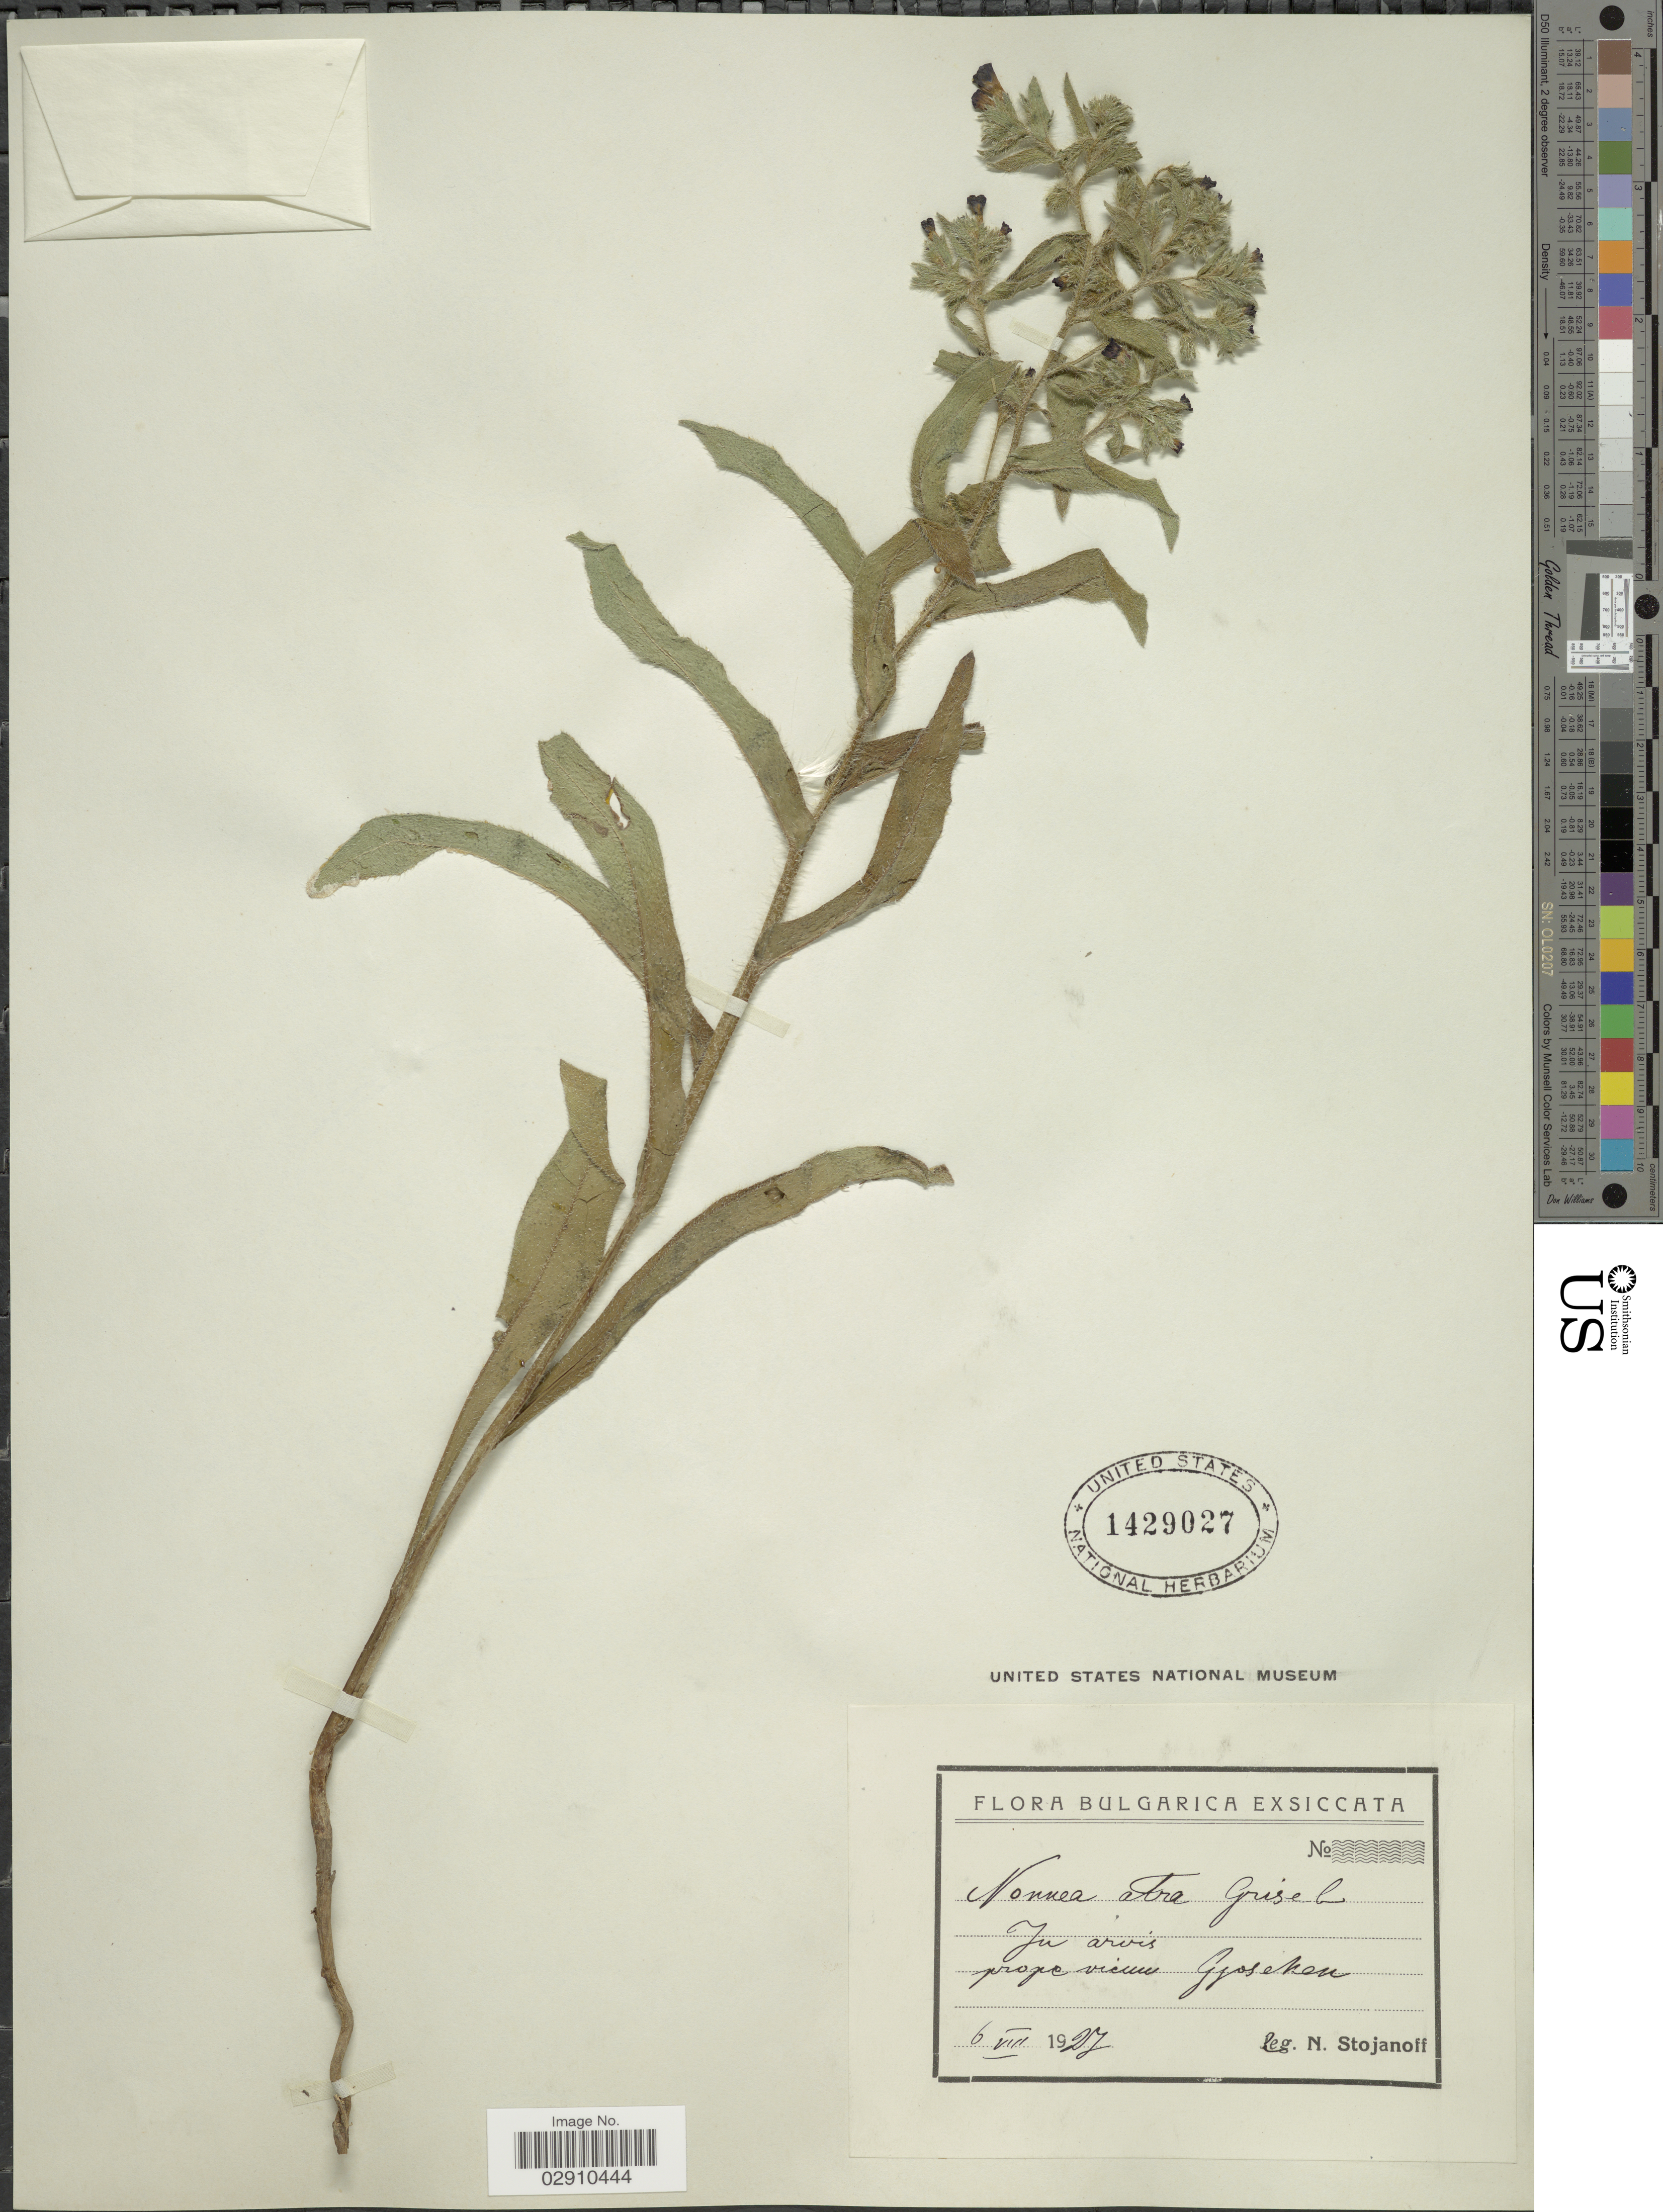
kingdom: Plantae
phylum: Tracheophyta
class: Magnoliopsida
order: Boraginales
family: Boraginaceae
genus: Nonea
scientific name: Nonea atra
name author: Griseb.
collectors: N. Stojanoff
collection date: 1927-08-06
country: Bulgaria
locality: In arvis prope vicuu Gjoseken.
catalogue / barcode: US 1429027